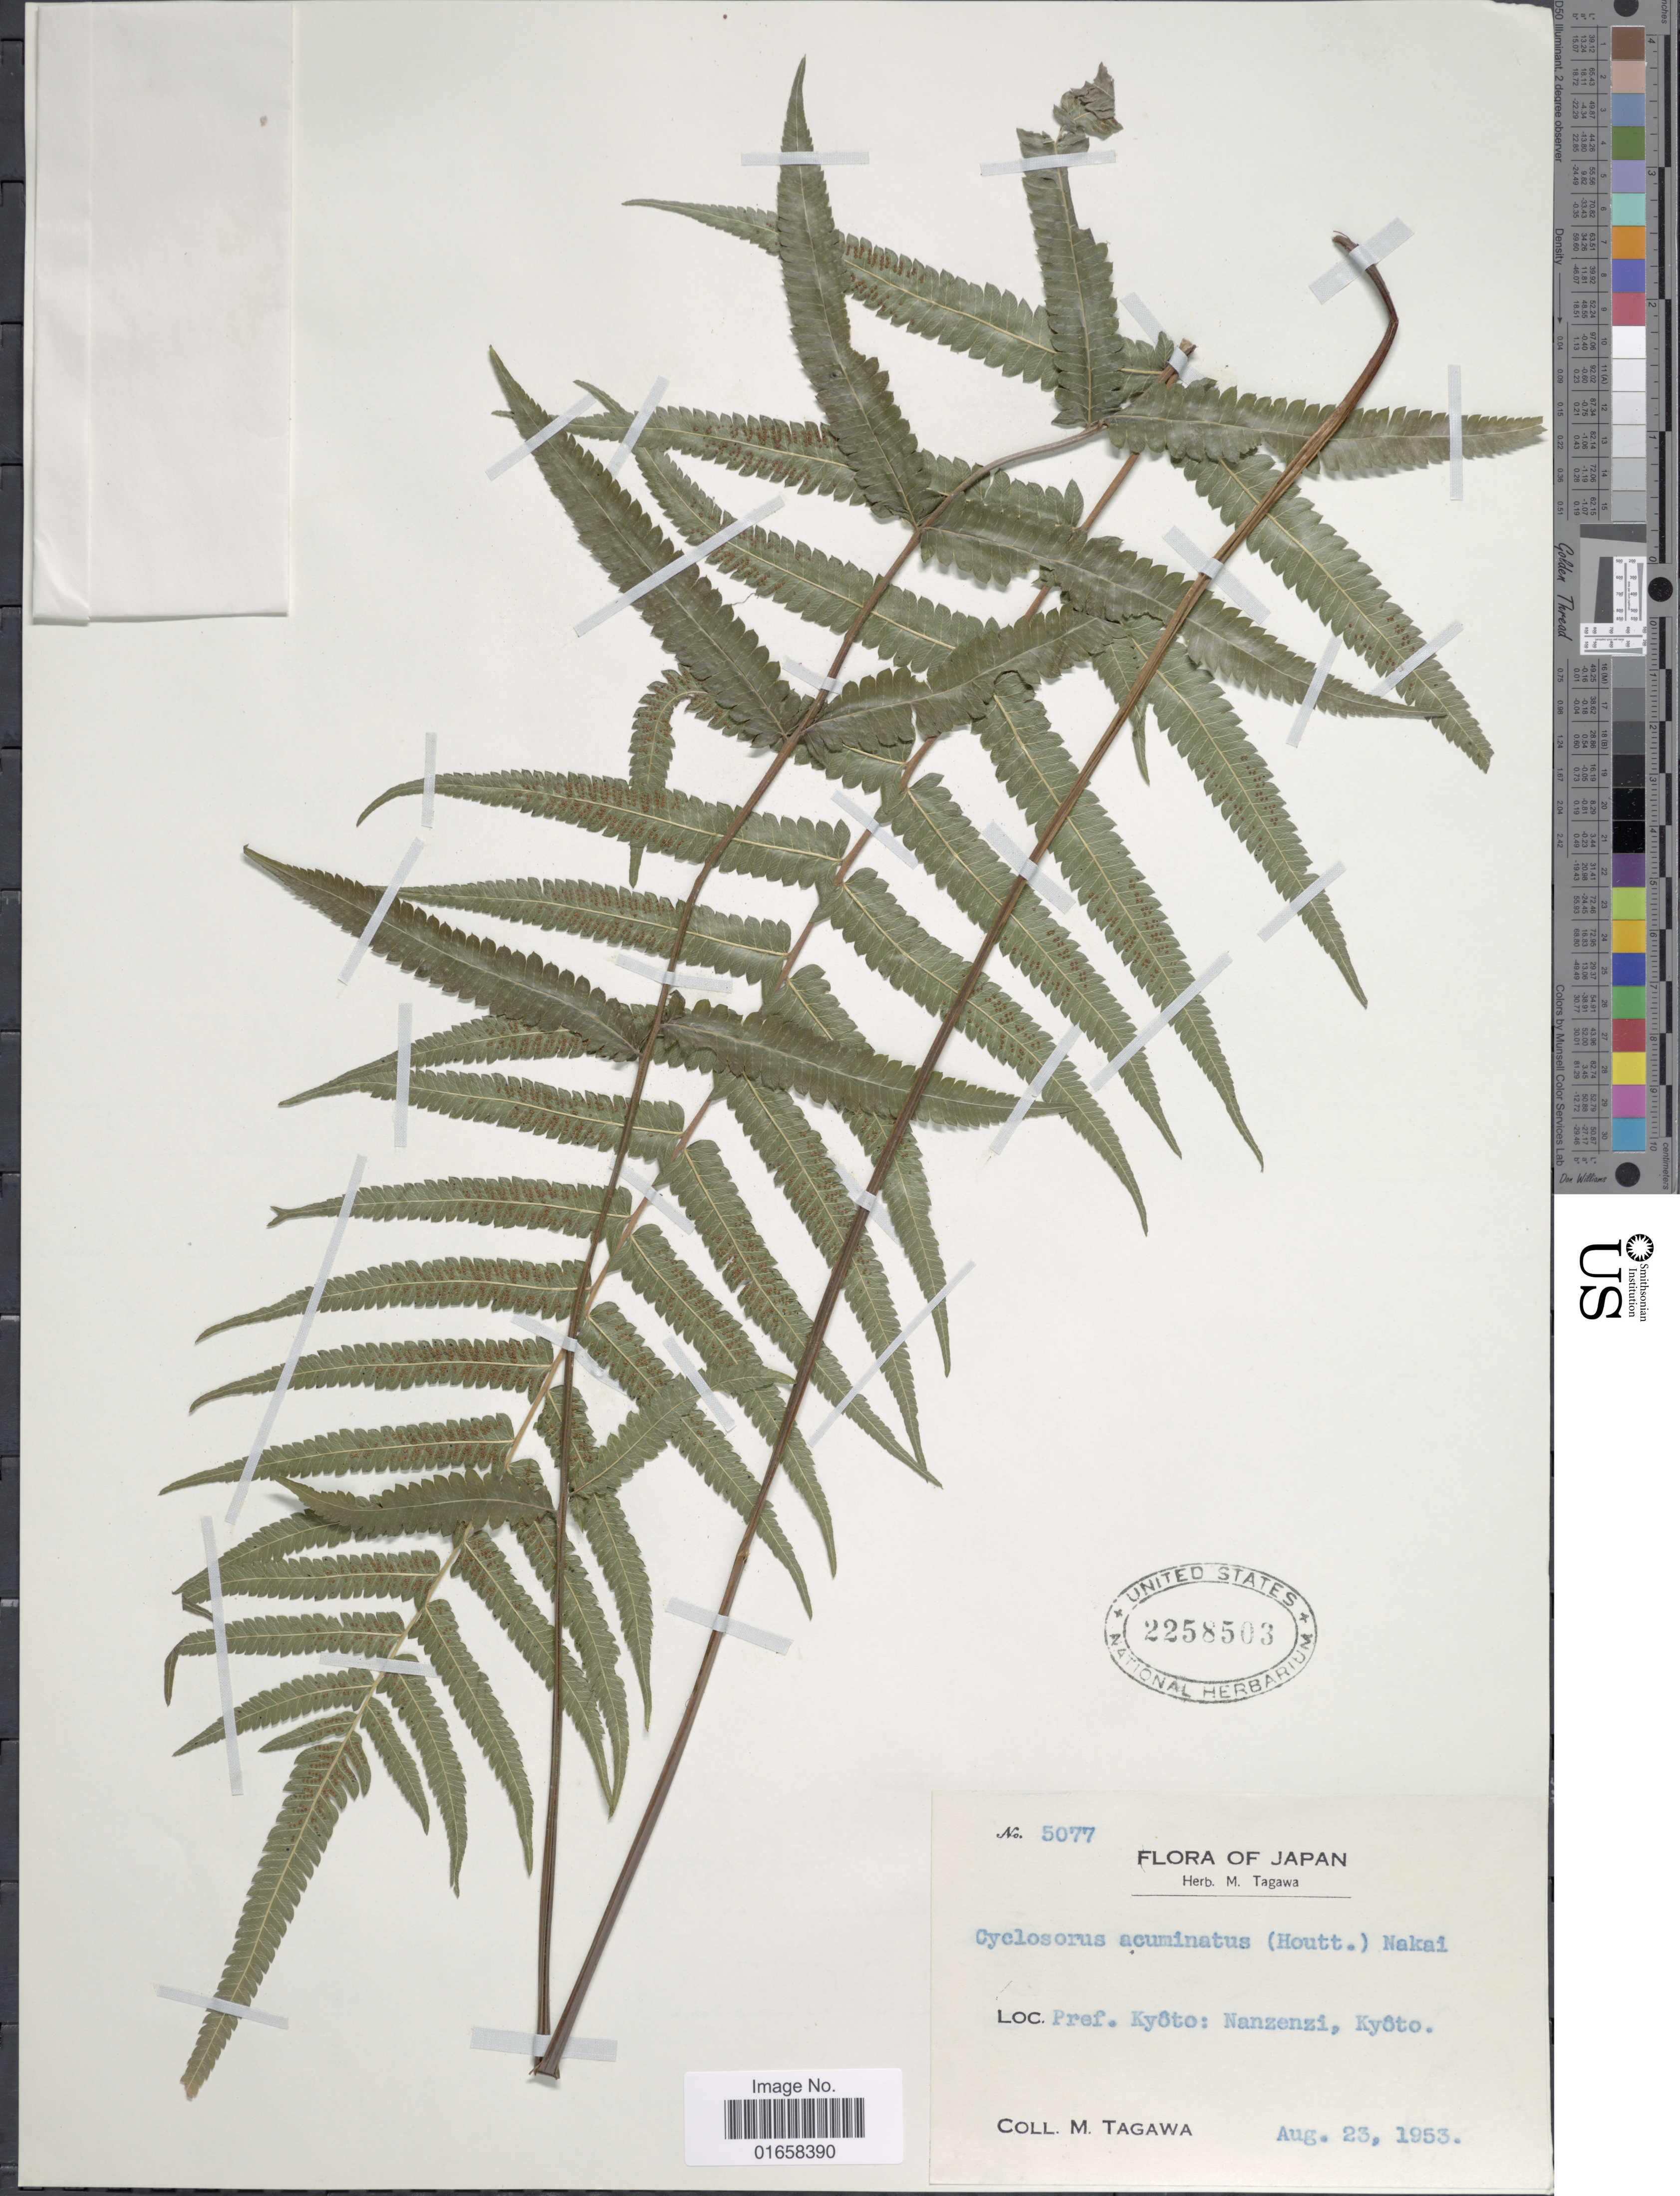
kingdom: Plantae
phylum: Tracheophyta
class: Polypodiopsida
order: Polypodiales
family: Thelypteridaceae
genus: Christella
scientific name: Christella acuminata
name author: (Houtt.) H. Lév.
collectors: M. Tagawa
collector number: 5077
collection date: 1953-08-23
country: Japan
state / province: Kyoto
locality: Pref. Kyôto: Nanzensi, Kyôto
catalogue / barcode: US 2258503